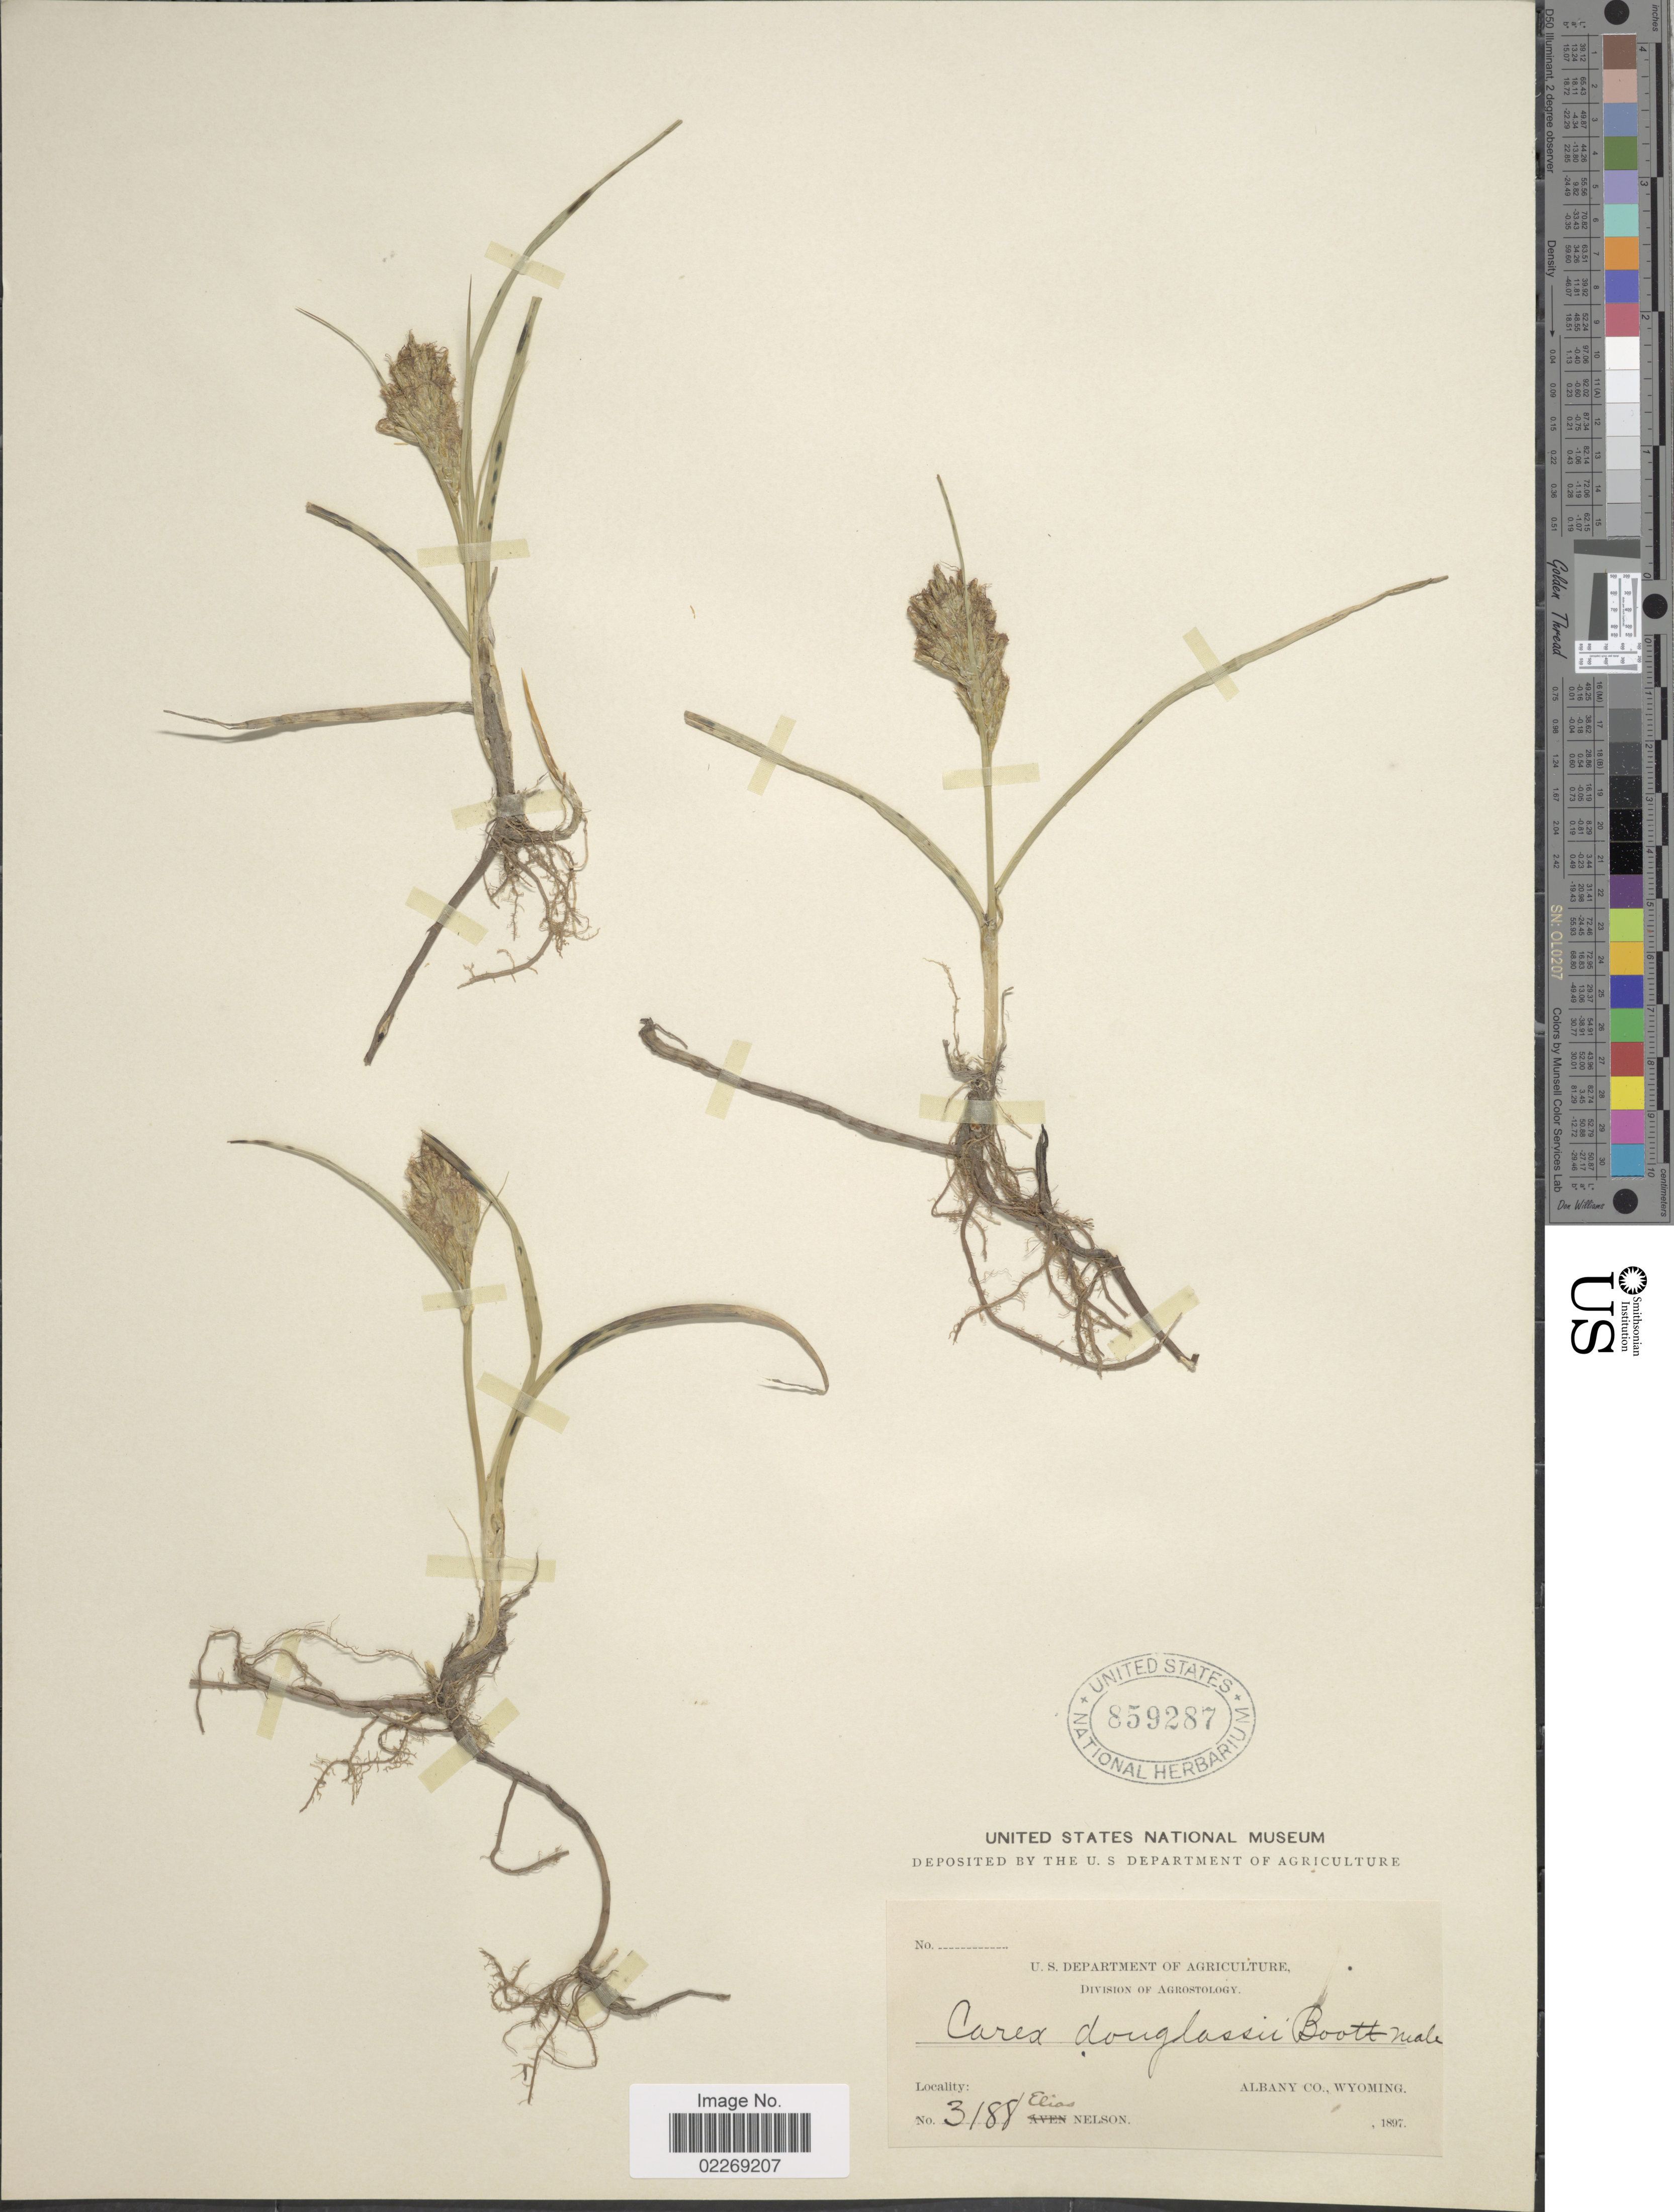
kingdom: Plantae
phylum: Tracheophyta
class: Liliopsida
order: Poales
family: Cyperaceae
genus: Carex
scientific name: Carex douglasii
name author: Boott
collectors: E. Nelson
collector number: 3188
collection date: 1897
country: United States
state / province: Wyoming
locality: Albany Co.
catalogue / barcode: US 859287